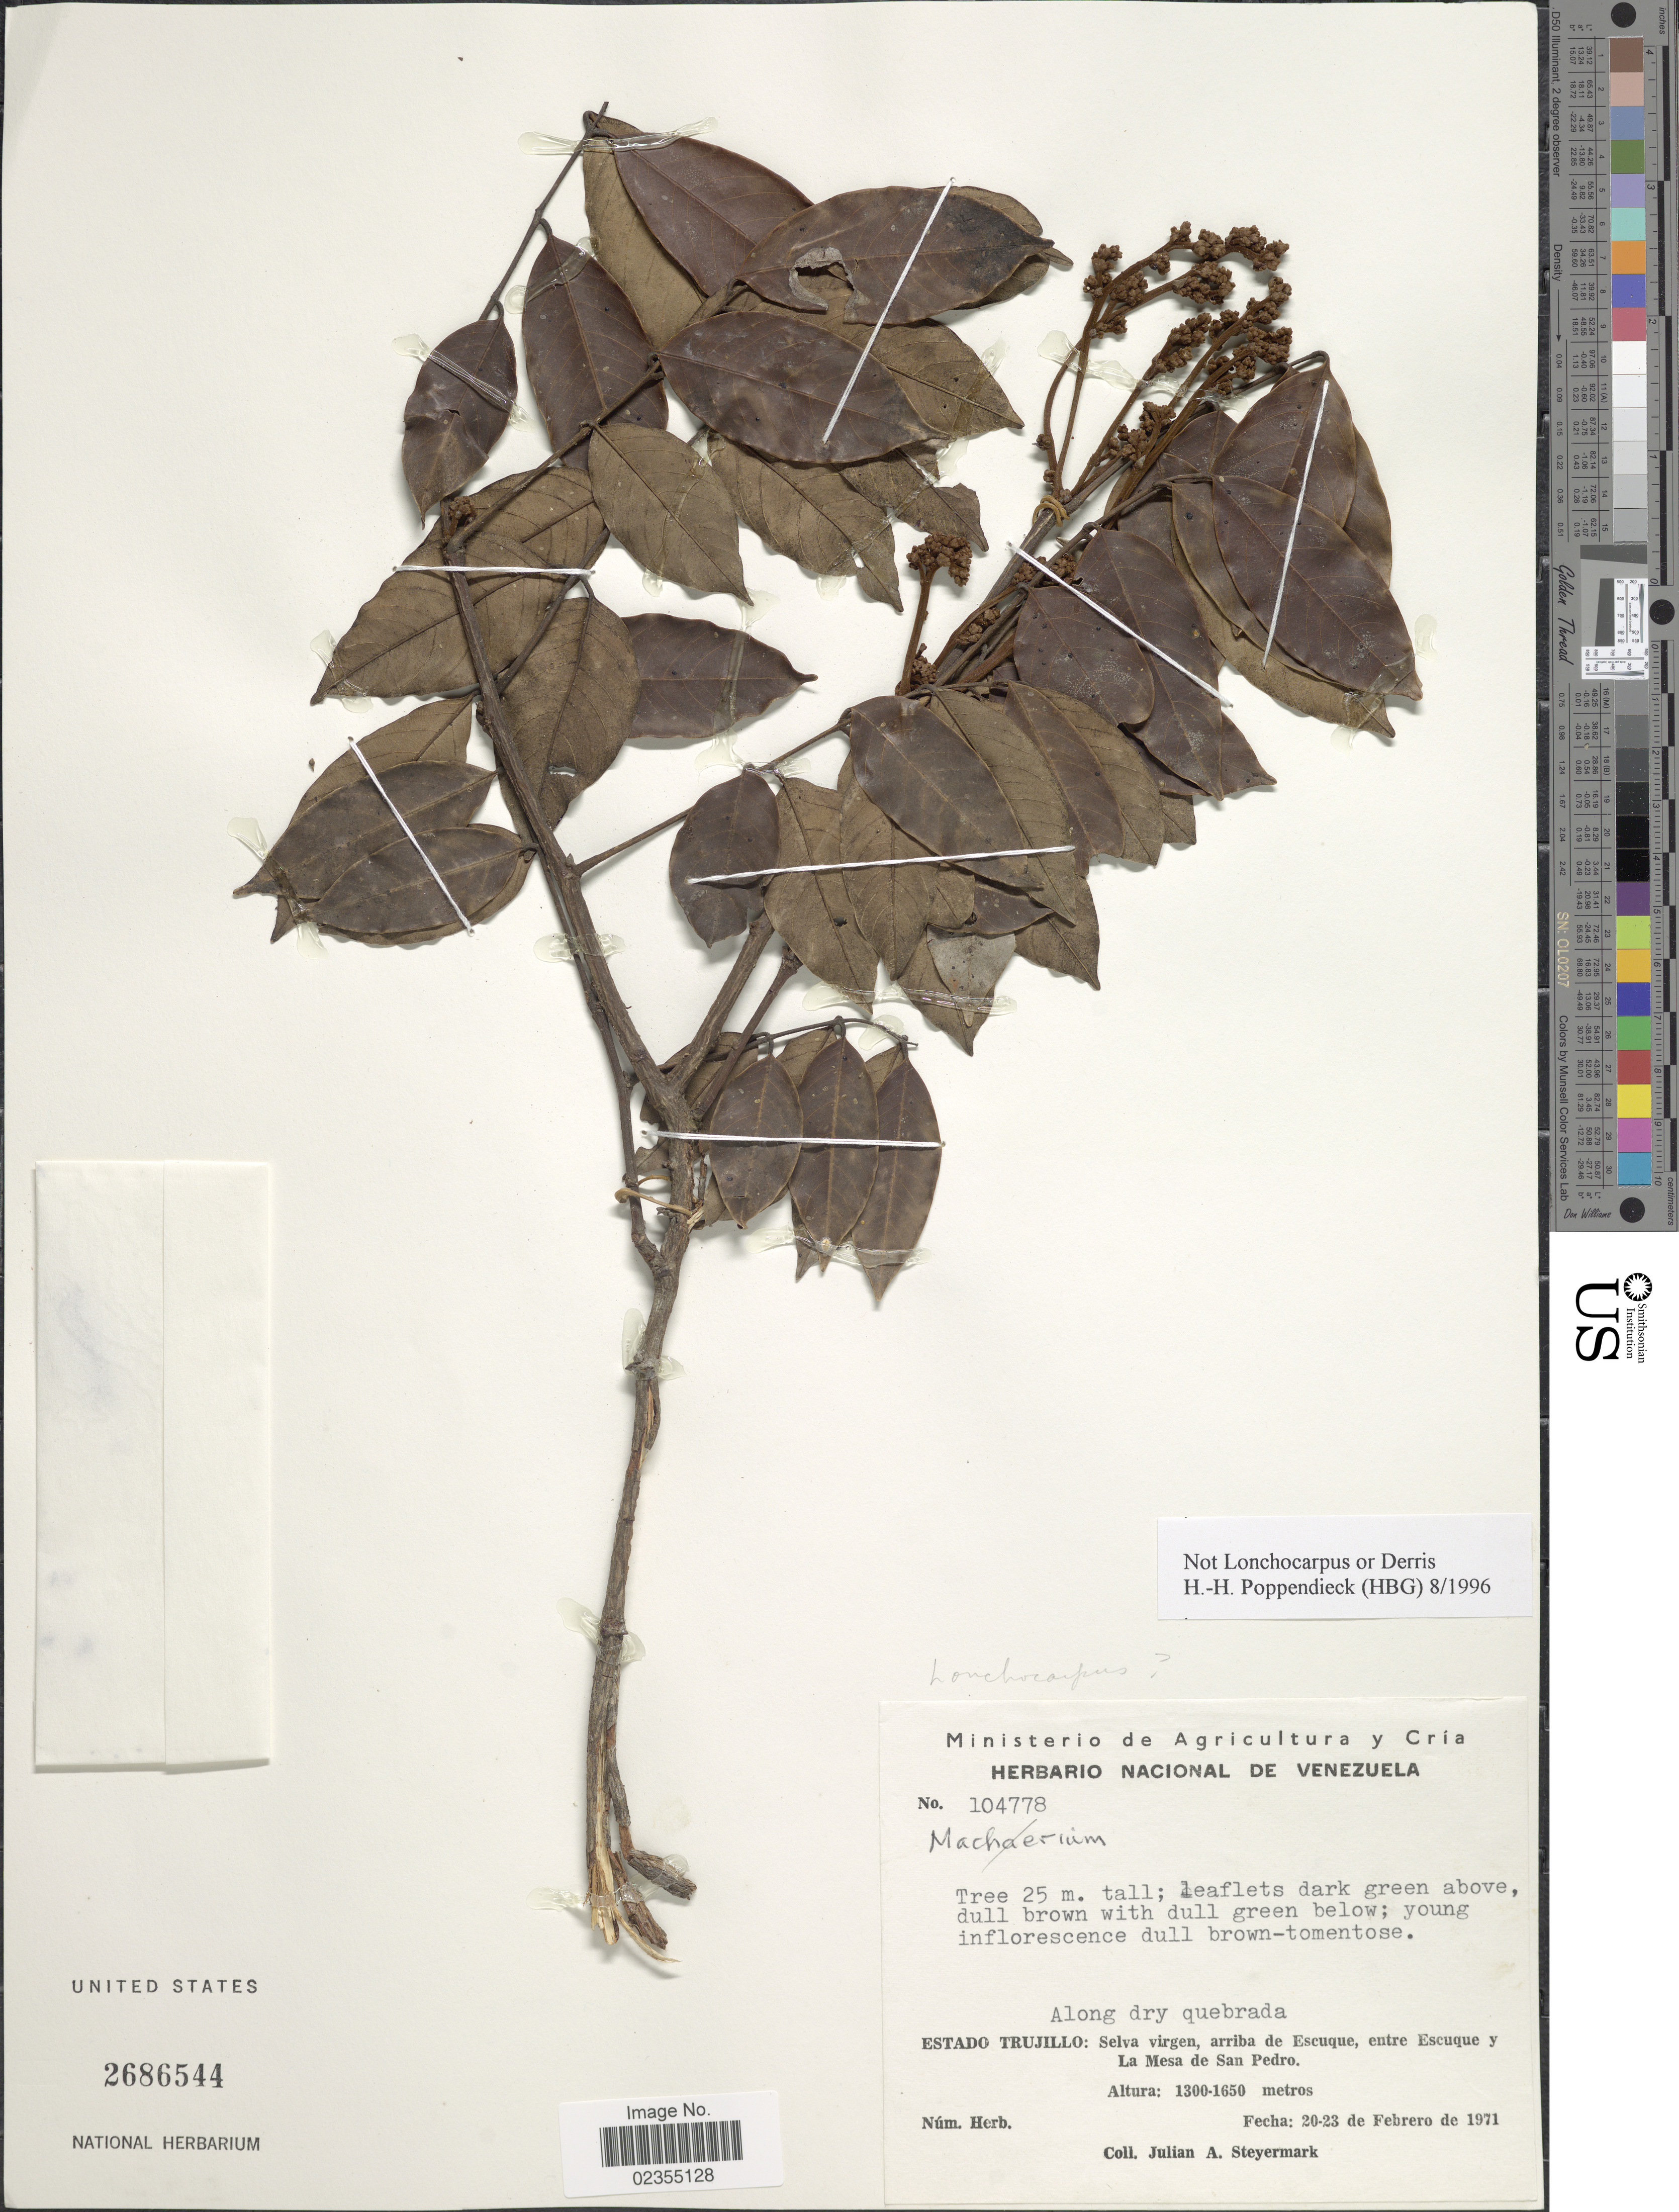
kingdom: Plantae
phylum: Tracheophyta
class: Magnoliopsida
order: Fabales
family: Fabaceae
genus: Dalbergia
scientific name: Dalbergia sp.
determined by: Mansano, V. F.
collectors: J. Steyermark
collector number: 104778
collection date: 1971-02-20/1971-02-23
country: Venezuela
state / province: Trujillo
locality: Selva virgen, arriba de Escuque, entre Escuque y La Mesa de San Pedro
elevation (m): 1300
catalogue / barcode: US 2686544